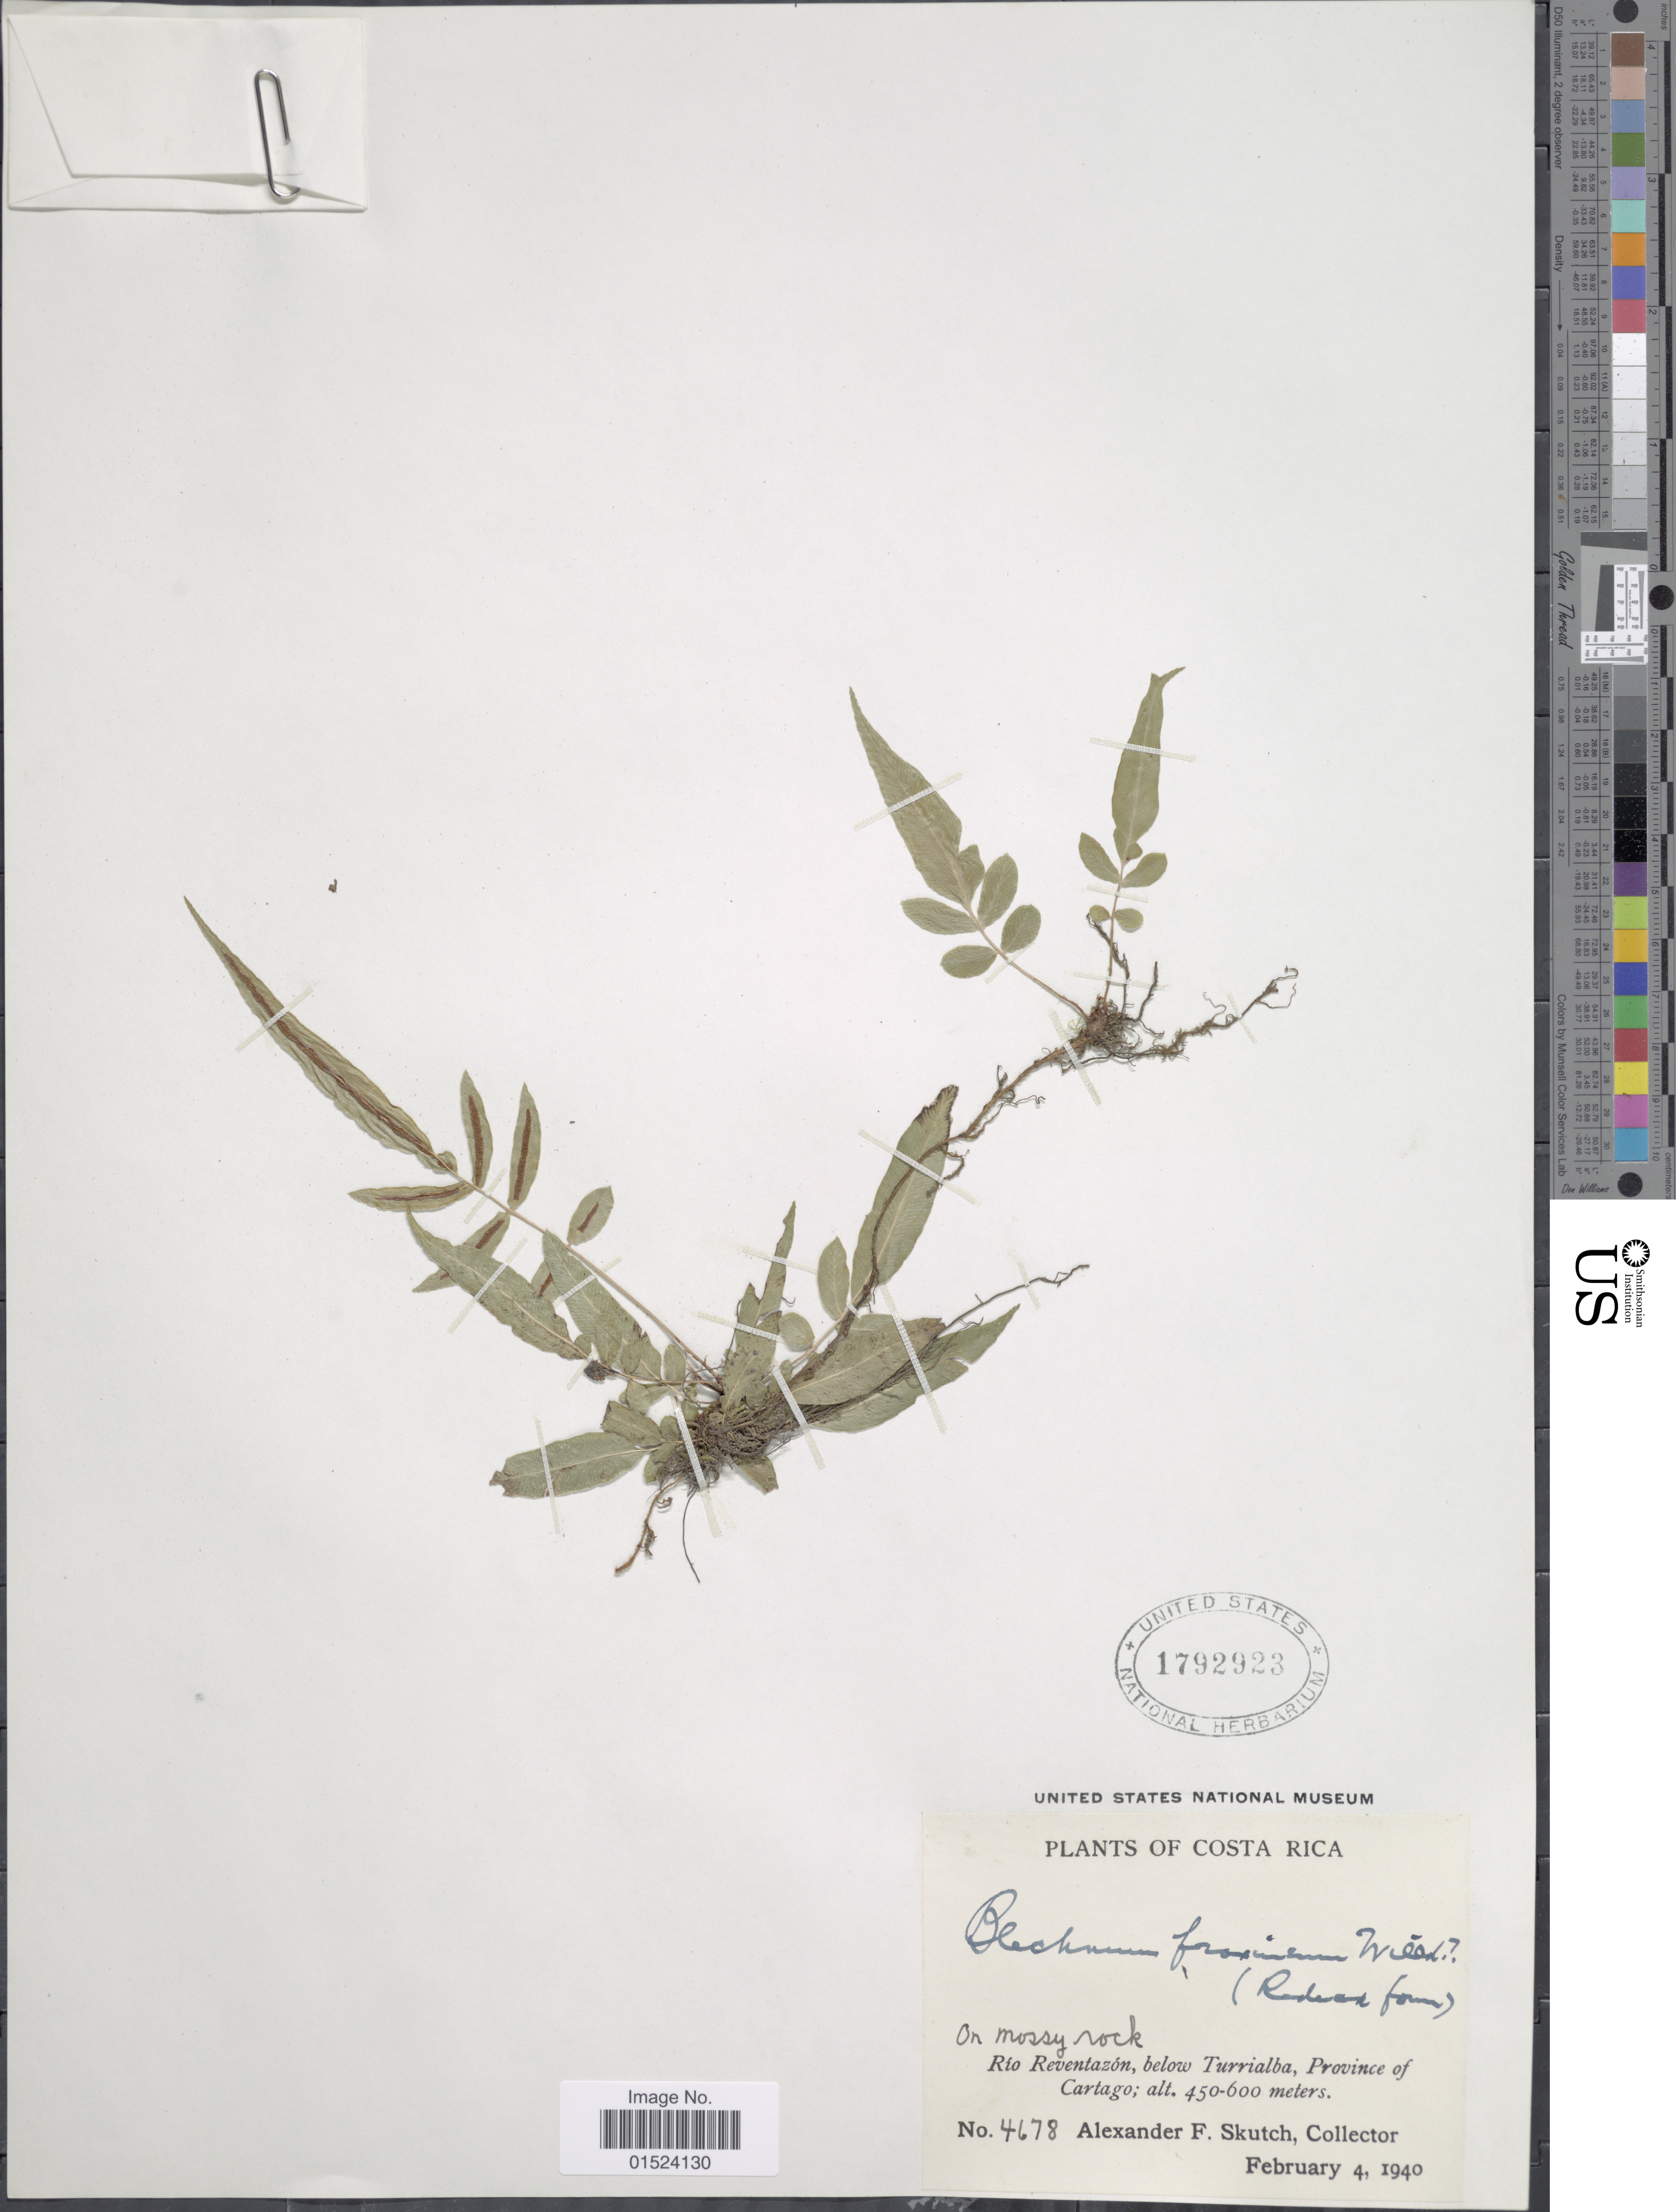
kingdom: Plantae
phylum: Tracheophyta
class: Polypodiopsida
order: Polypodiales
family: Blechnaceae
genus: Blechnum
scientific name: Blechnum gracile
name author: Kaulf.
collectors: A. F. Skutch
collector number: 4678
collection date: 1940-02-04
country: Costa Rica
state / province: Cartago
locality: Río Reventazón, below Turrialba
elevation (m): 450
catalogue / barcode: US 1792923